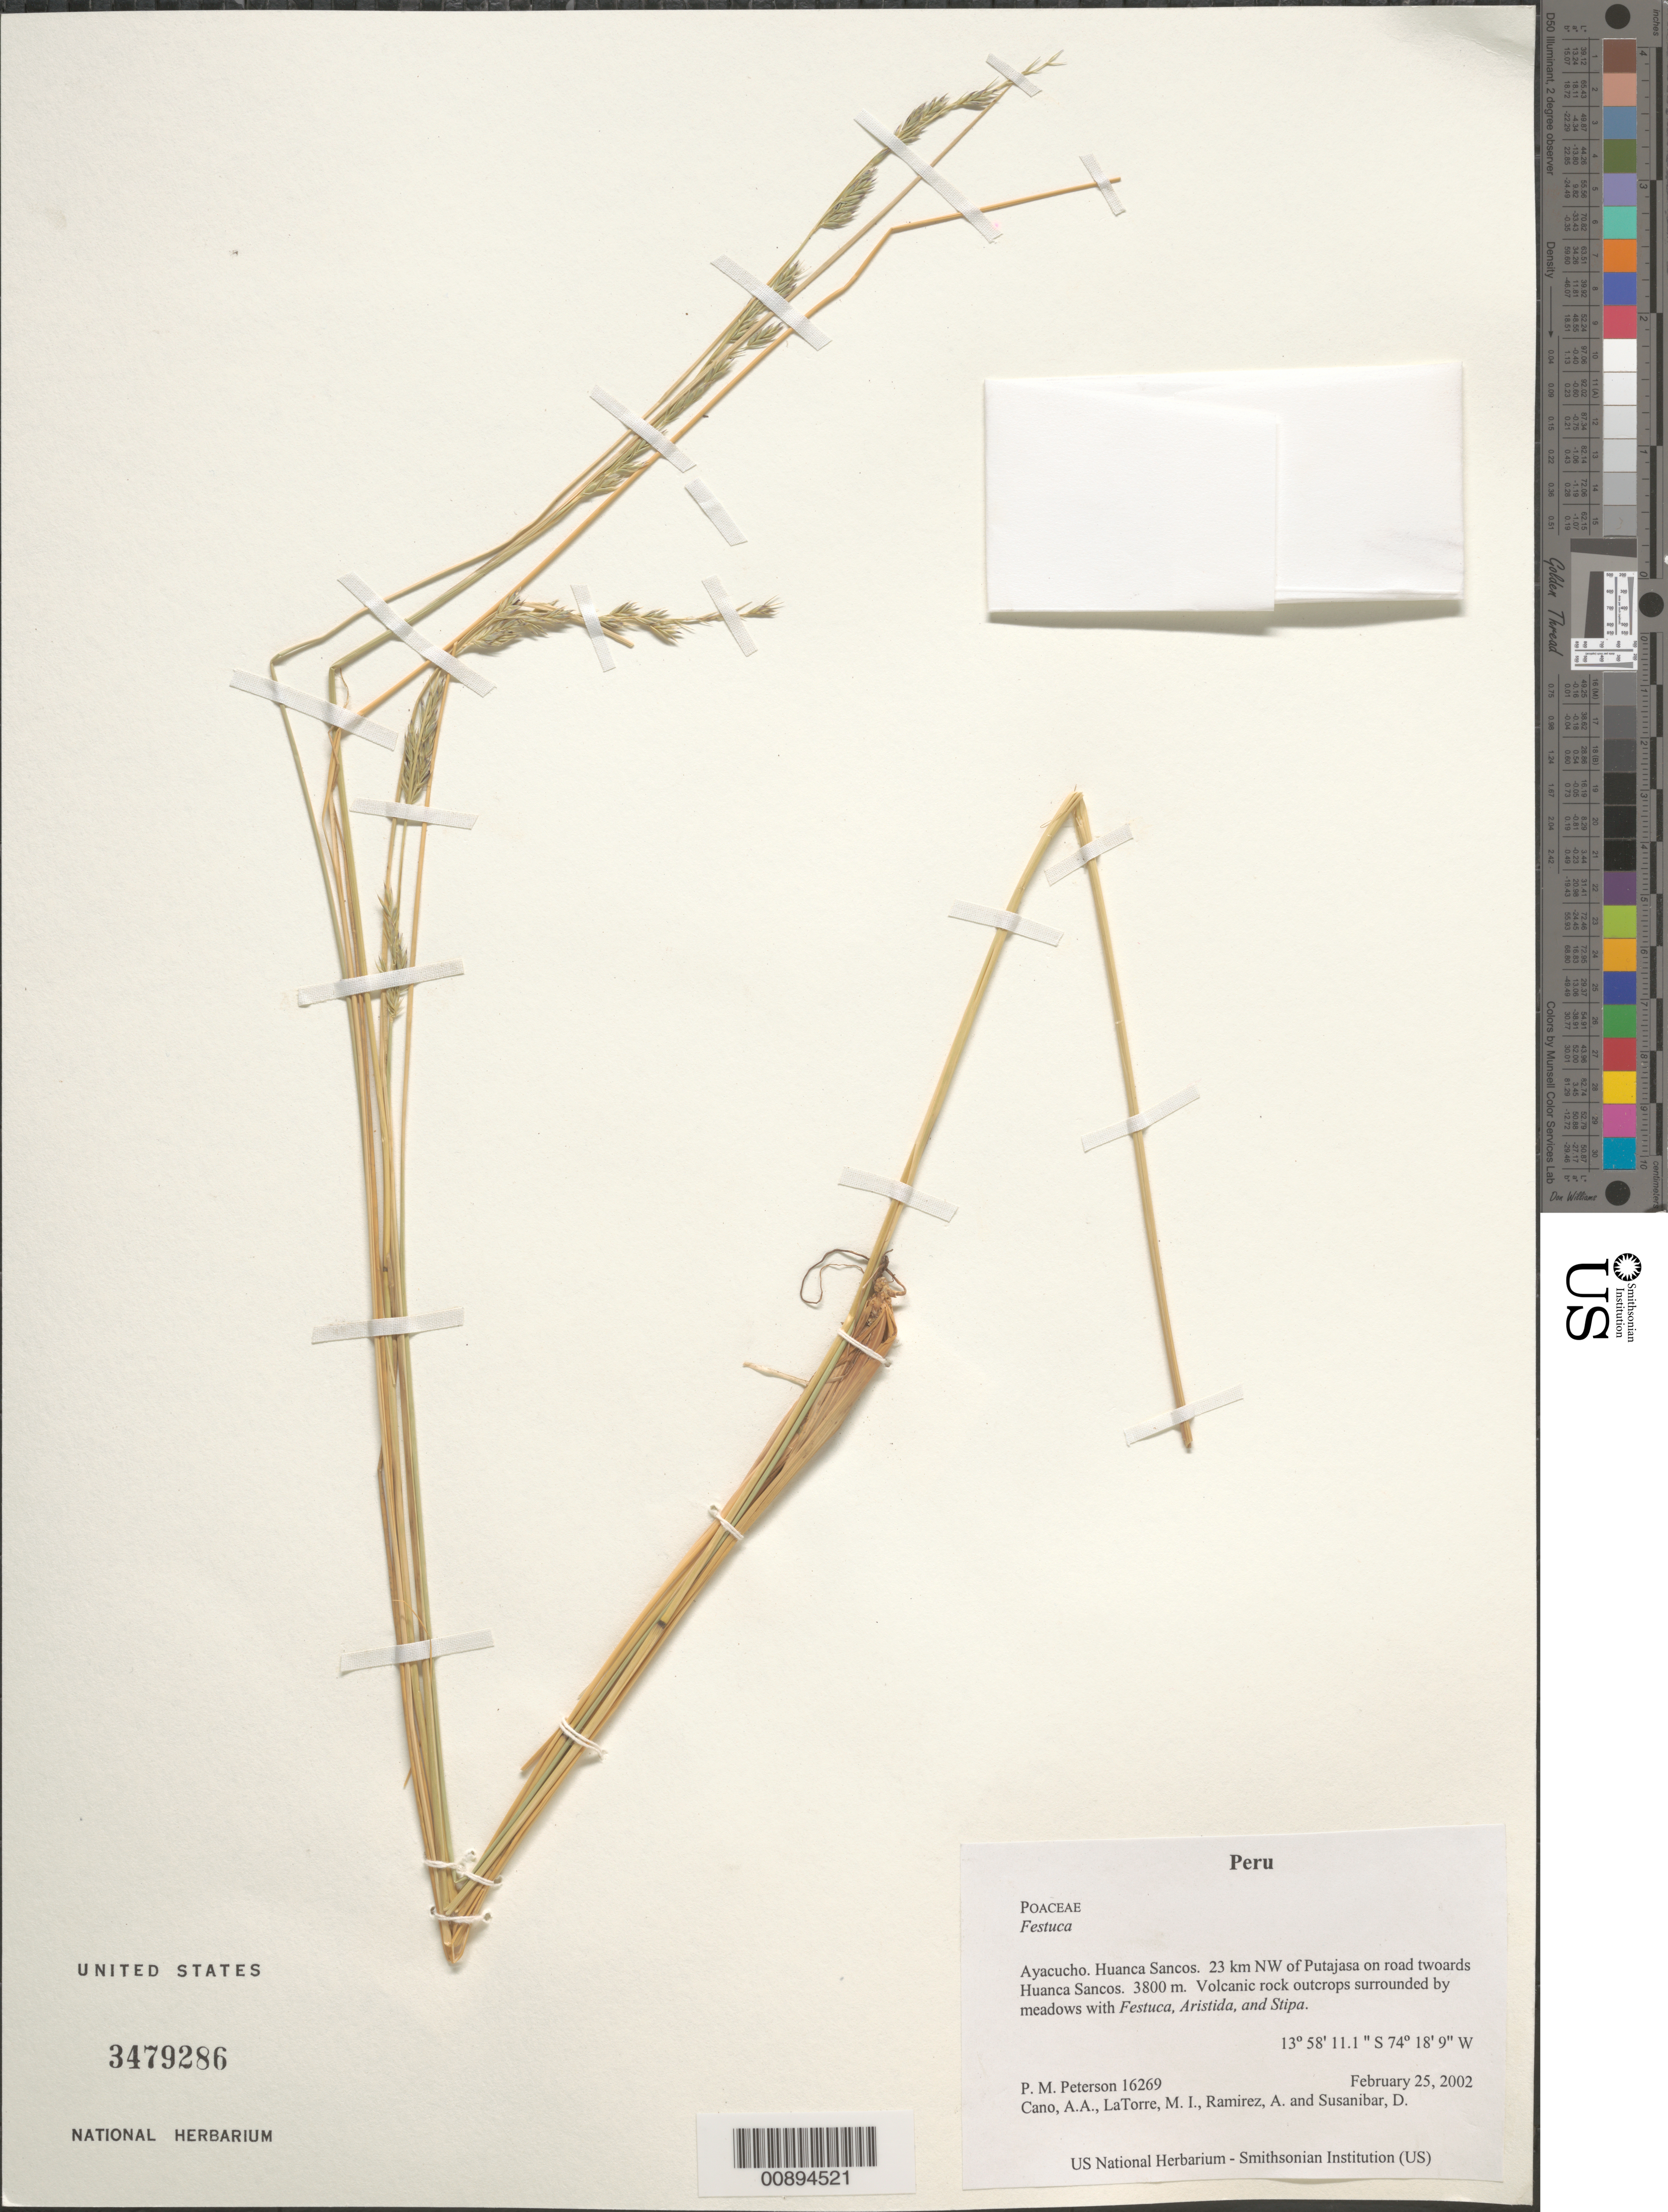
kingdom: Plantae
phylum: Tracheophyta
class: Liliopsida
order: Poales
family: Poaceae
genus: Festuca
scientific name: Festuca sp.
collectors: P. M. Peterson, A. Cano, M. I. La Torre, A. Ramírez & D. Susanibar Cruz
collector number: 16269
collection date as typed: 25 Feb 2002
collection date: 2002-02-25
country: Peru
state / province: Ayacucho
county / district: Huanca Sancos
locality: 23 km NW of Putajasa on road towards Huanca Sancos.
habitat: Volcanic rock outcrops surrounded by meadows with ~Festuca, Aristida, and Stipa~.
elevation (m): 3800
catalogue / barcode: US 3479286